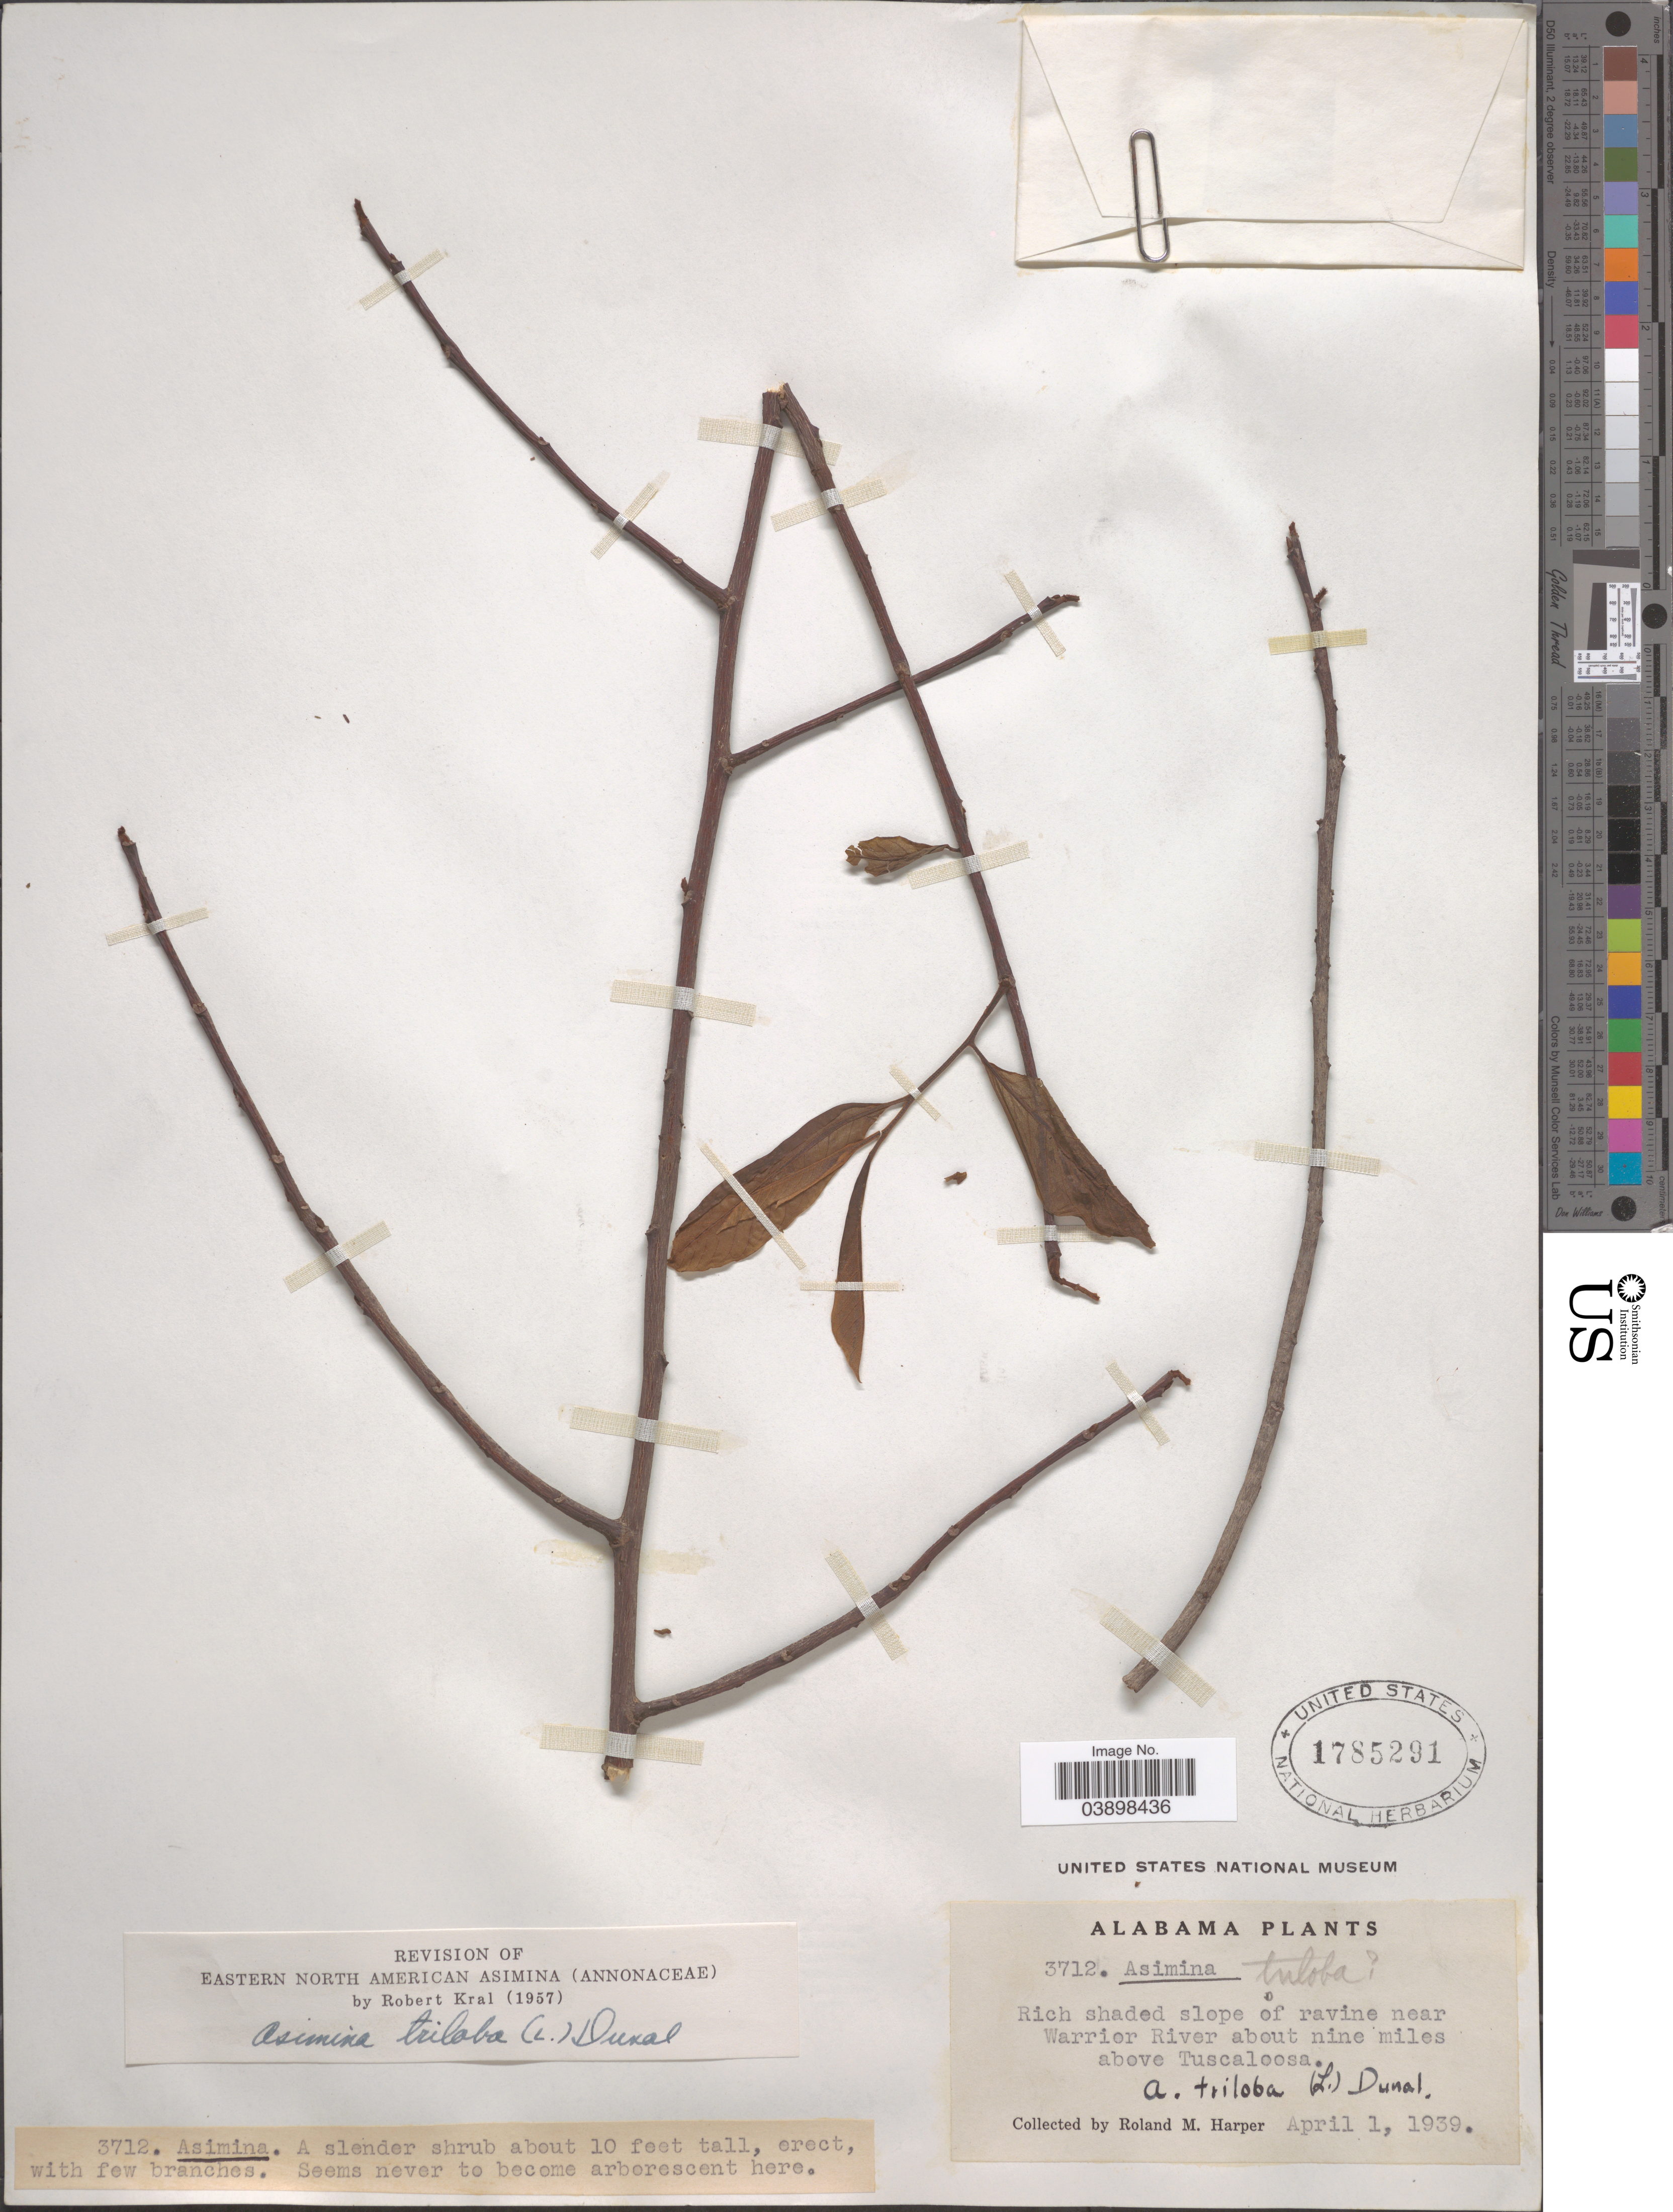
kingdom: Plantae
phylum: Tracheophyta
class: Magnoliopsida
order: Magnoliales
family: Annonaceae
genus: Asimina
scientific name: Asimina triloba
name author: (L.) Dunal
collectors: R. M. Harper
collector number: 3712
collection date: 1939-04-01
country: United States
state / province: Alabama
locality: Rich shaded slope of ravine near Warrior River about nine miles above Tuscaloosa.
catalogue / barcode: US 1785291